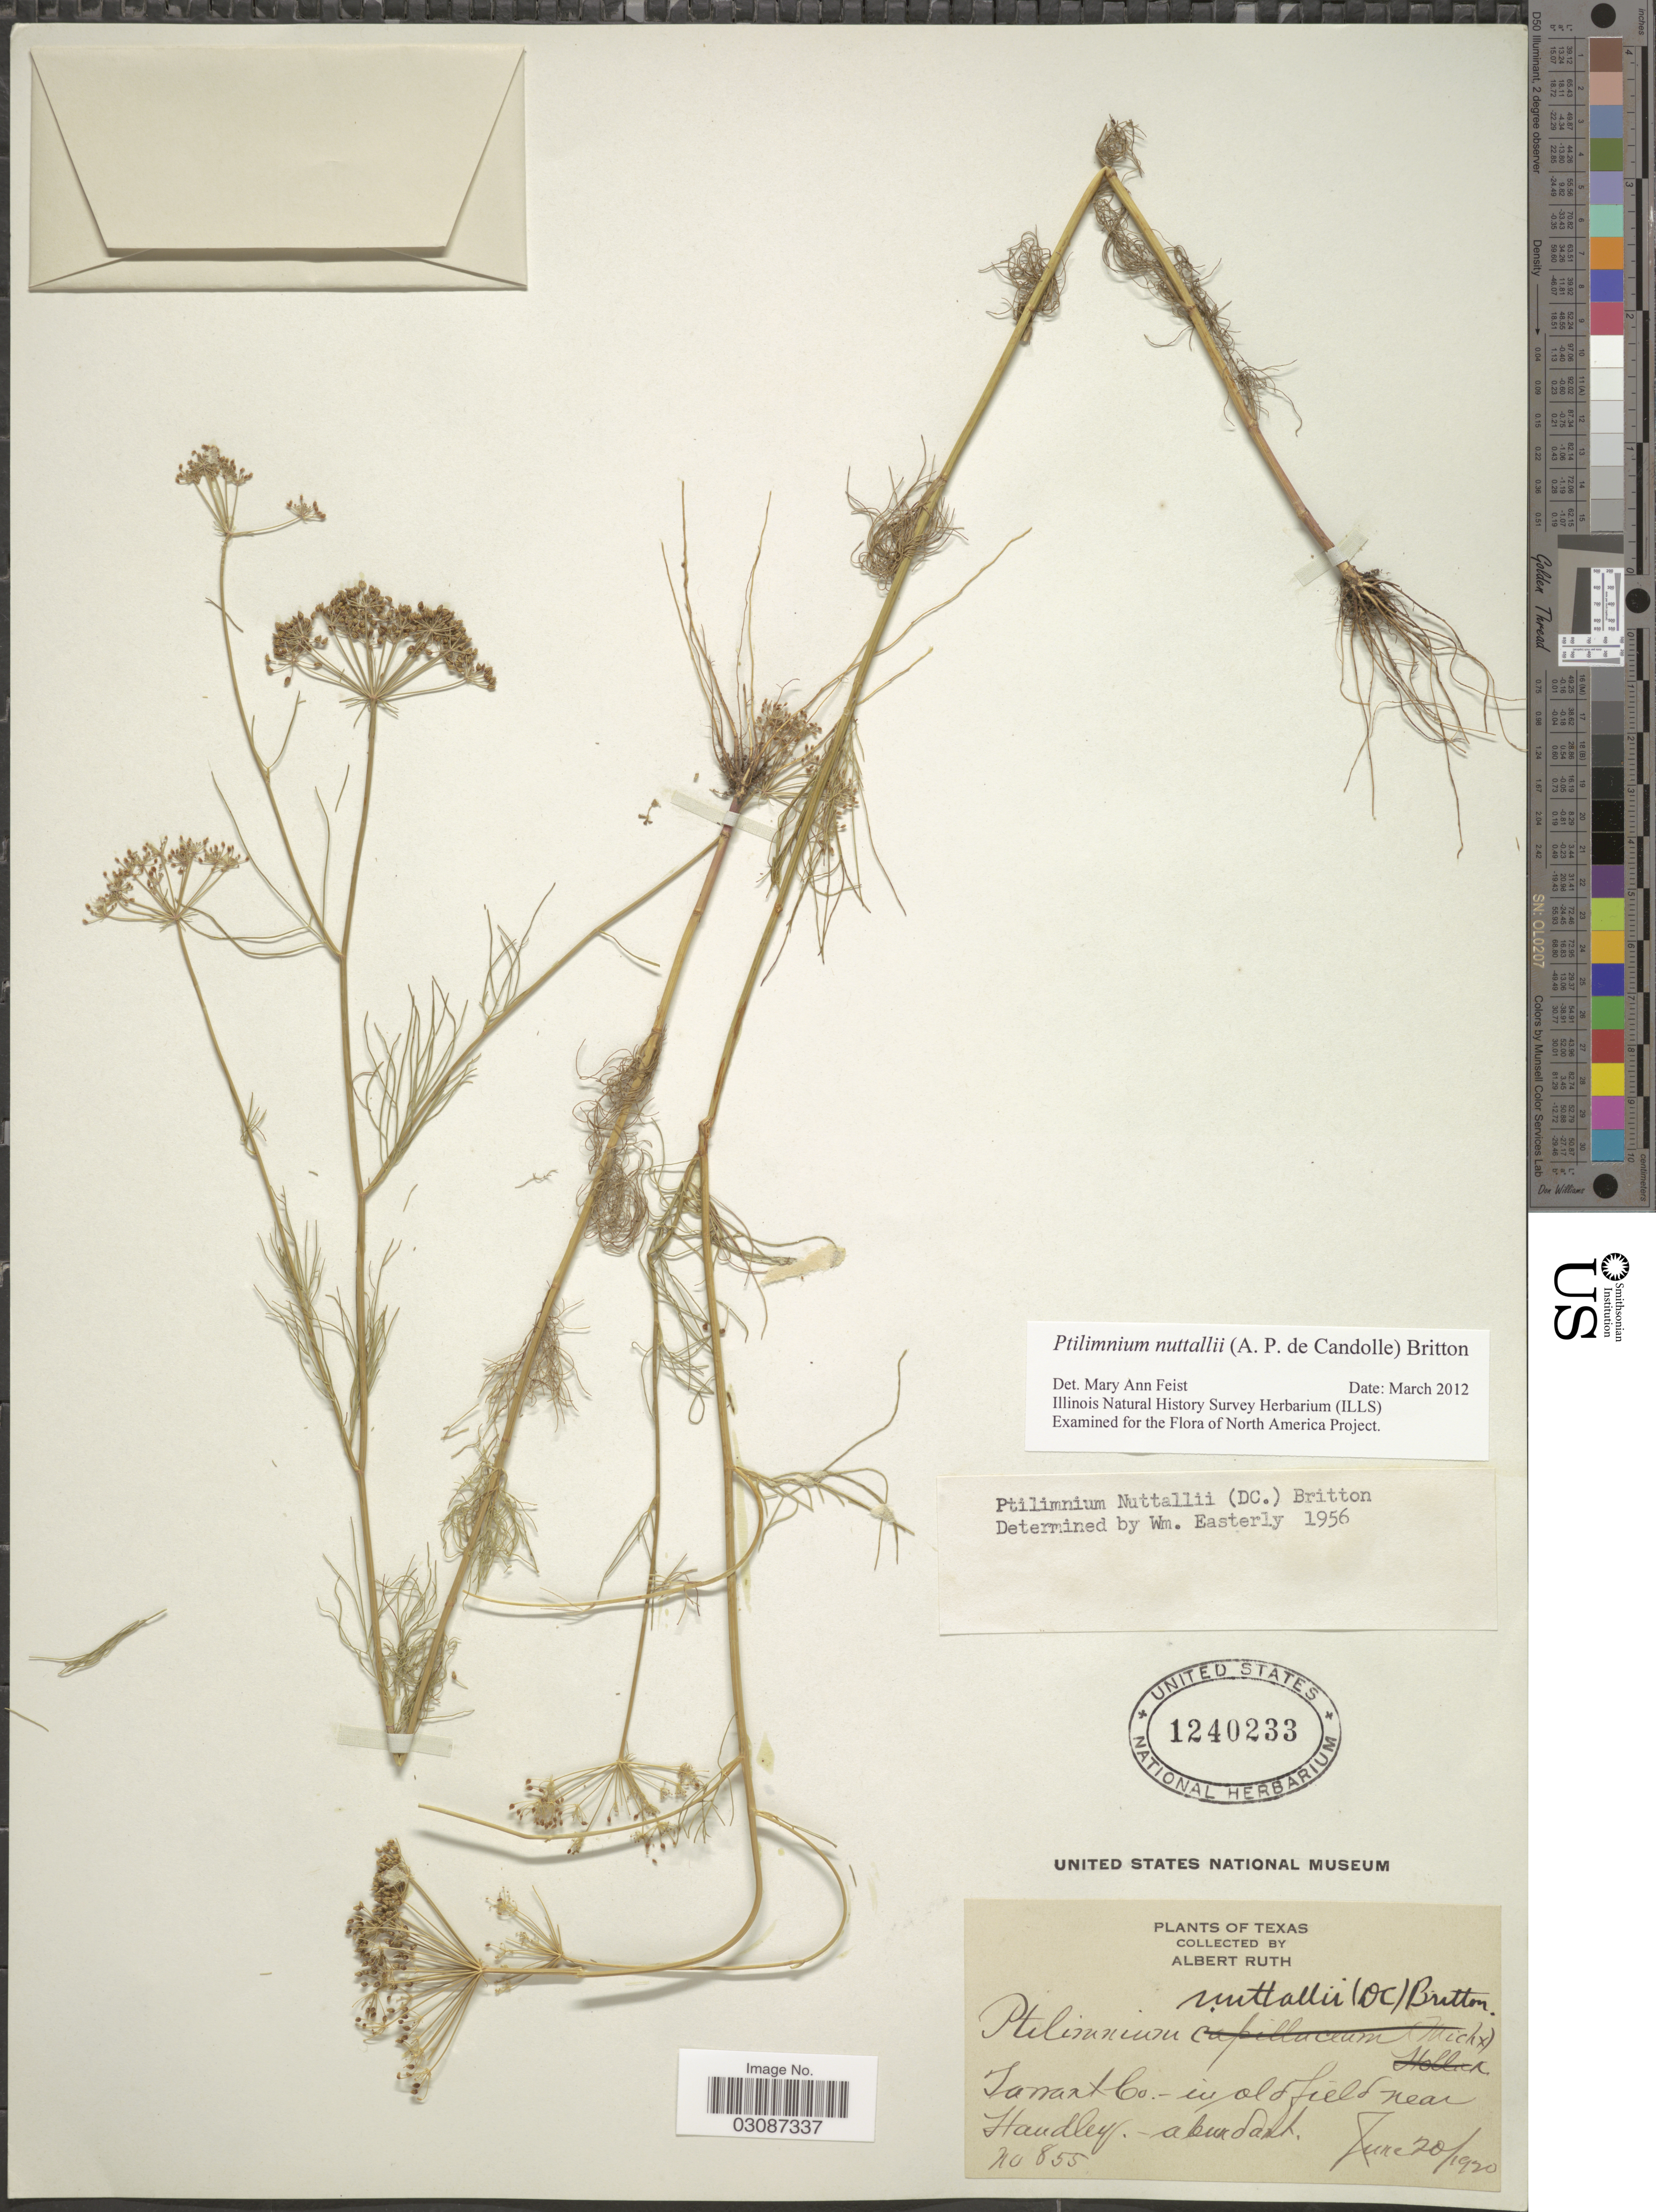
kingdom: Plantae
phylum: Tracheophyta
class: Magnoliopsida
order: Apiales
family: Apiaceae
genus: Ptilimnium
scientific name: Ptilimnium nuttallii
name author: (DC.) Britton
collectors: A. Ruth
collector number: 855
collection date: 1920-06-20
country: United States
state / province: Texas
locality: Tarrant Co. - in old field near Handley.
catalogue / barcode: US 1240233